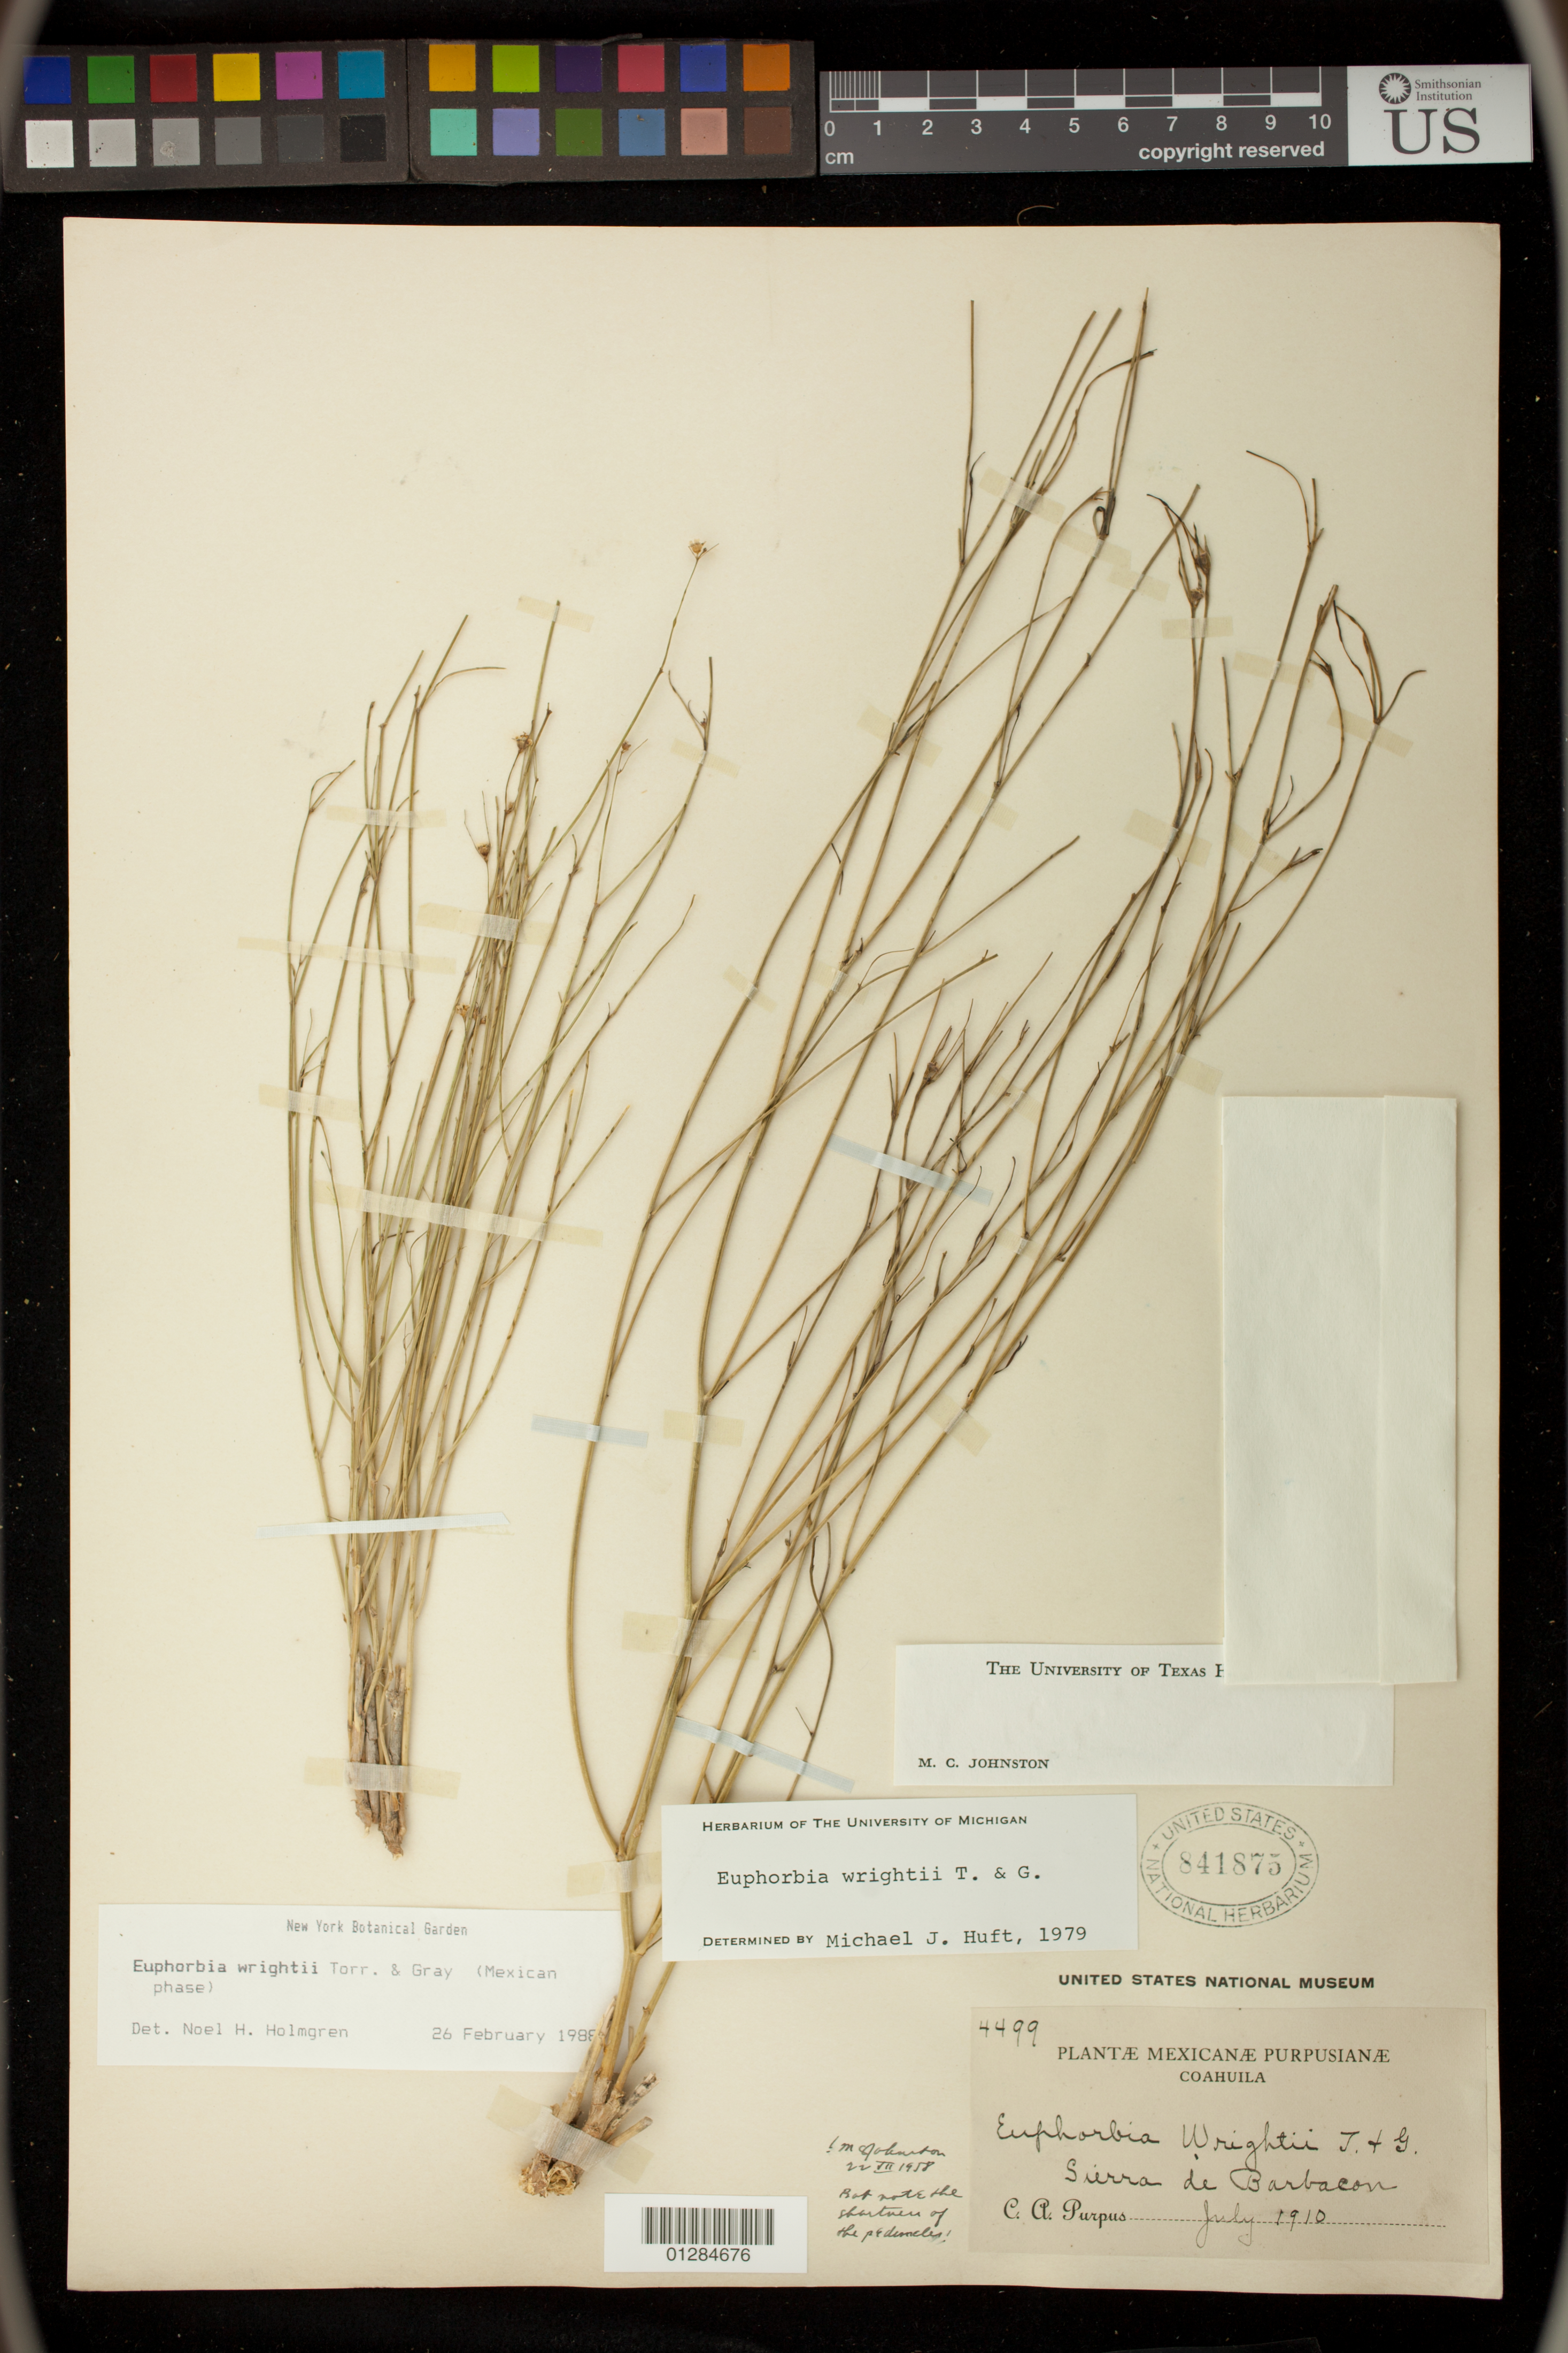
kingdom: Plantae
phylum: Tracheophyta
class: Magnoliopsida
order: Malpighiales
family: Euphorbiaceae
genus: Euphorbia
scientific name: Euphorbia wrightii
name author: Torr. & A. Gray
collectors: C. A. Purpus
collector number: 4499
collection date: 1910-07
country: Mexico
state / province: Coahuila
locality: Sierra de Barbacon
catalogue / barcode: US 841875